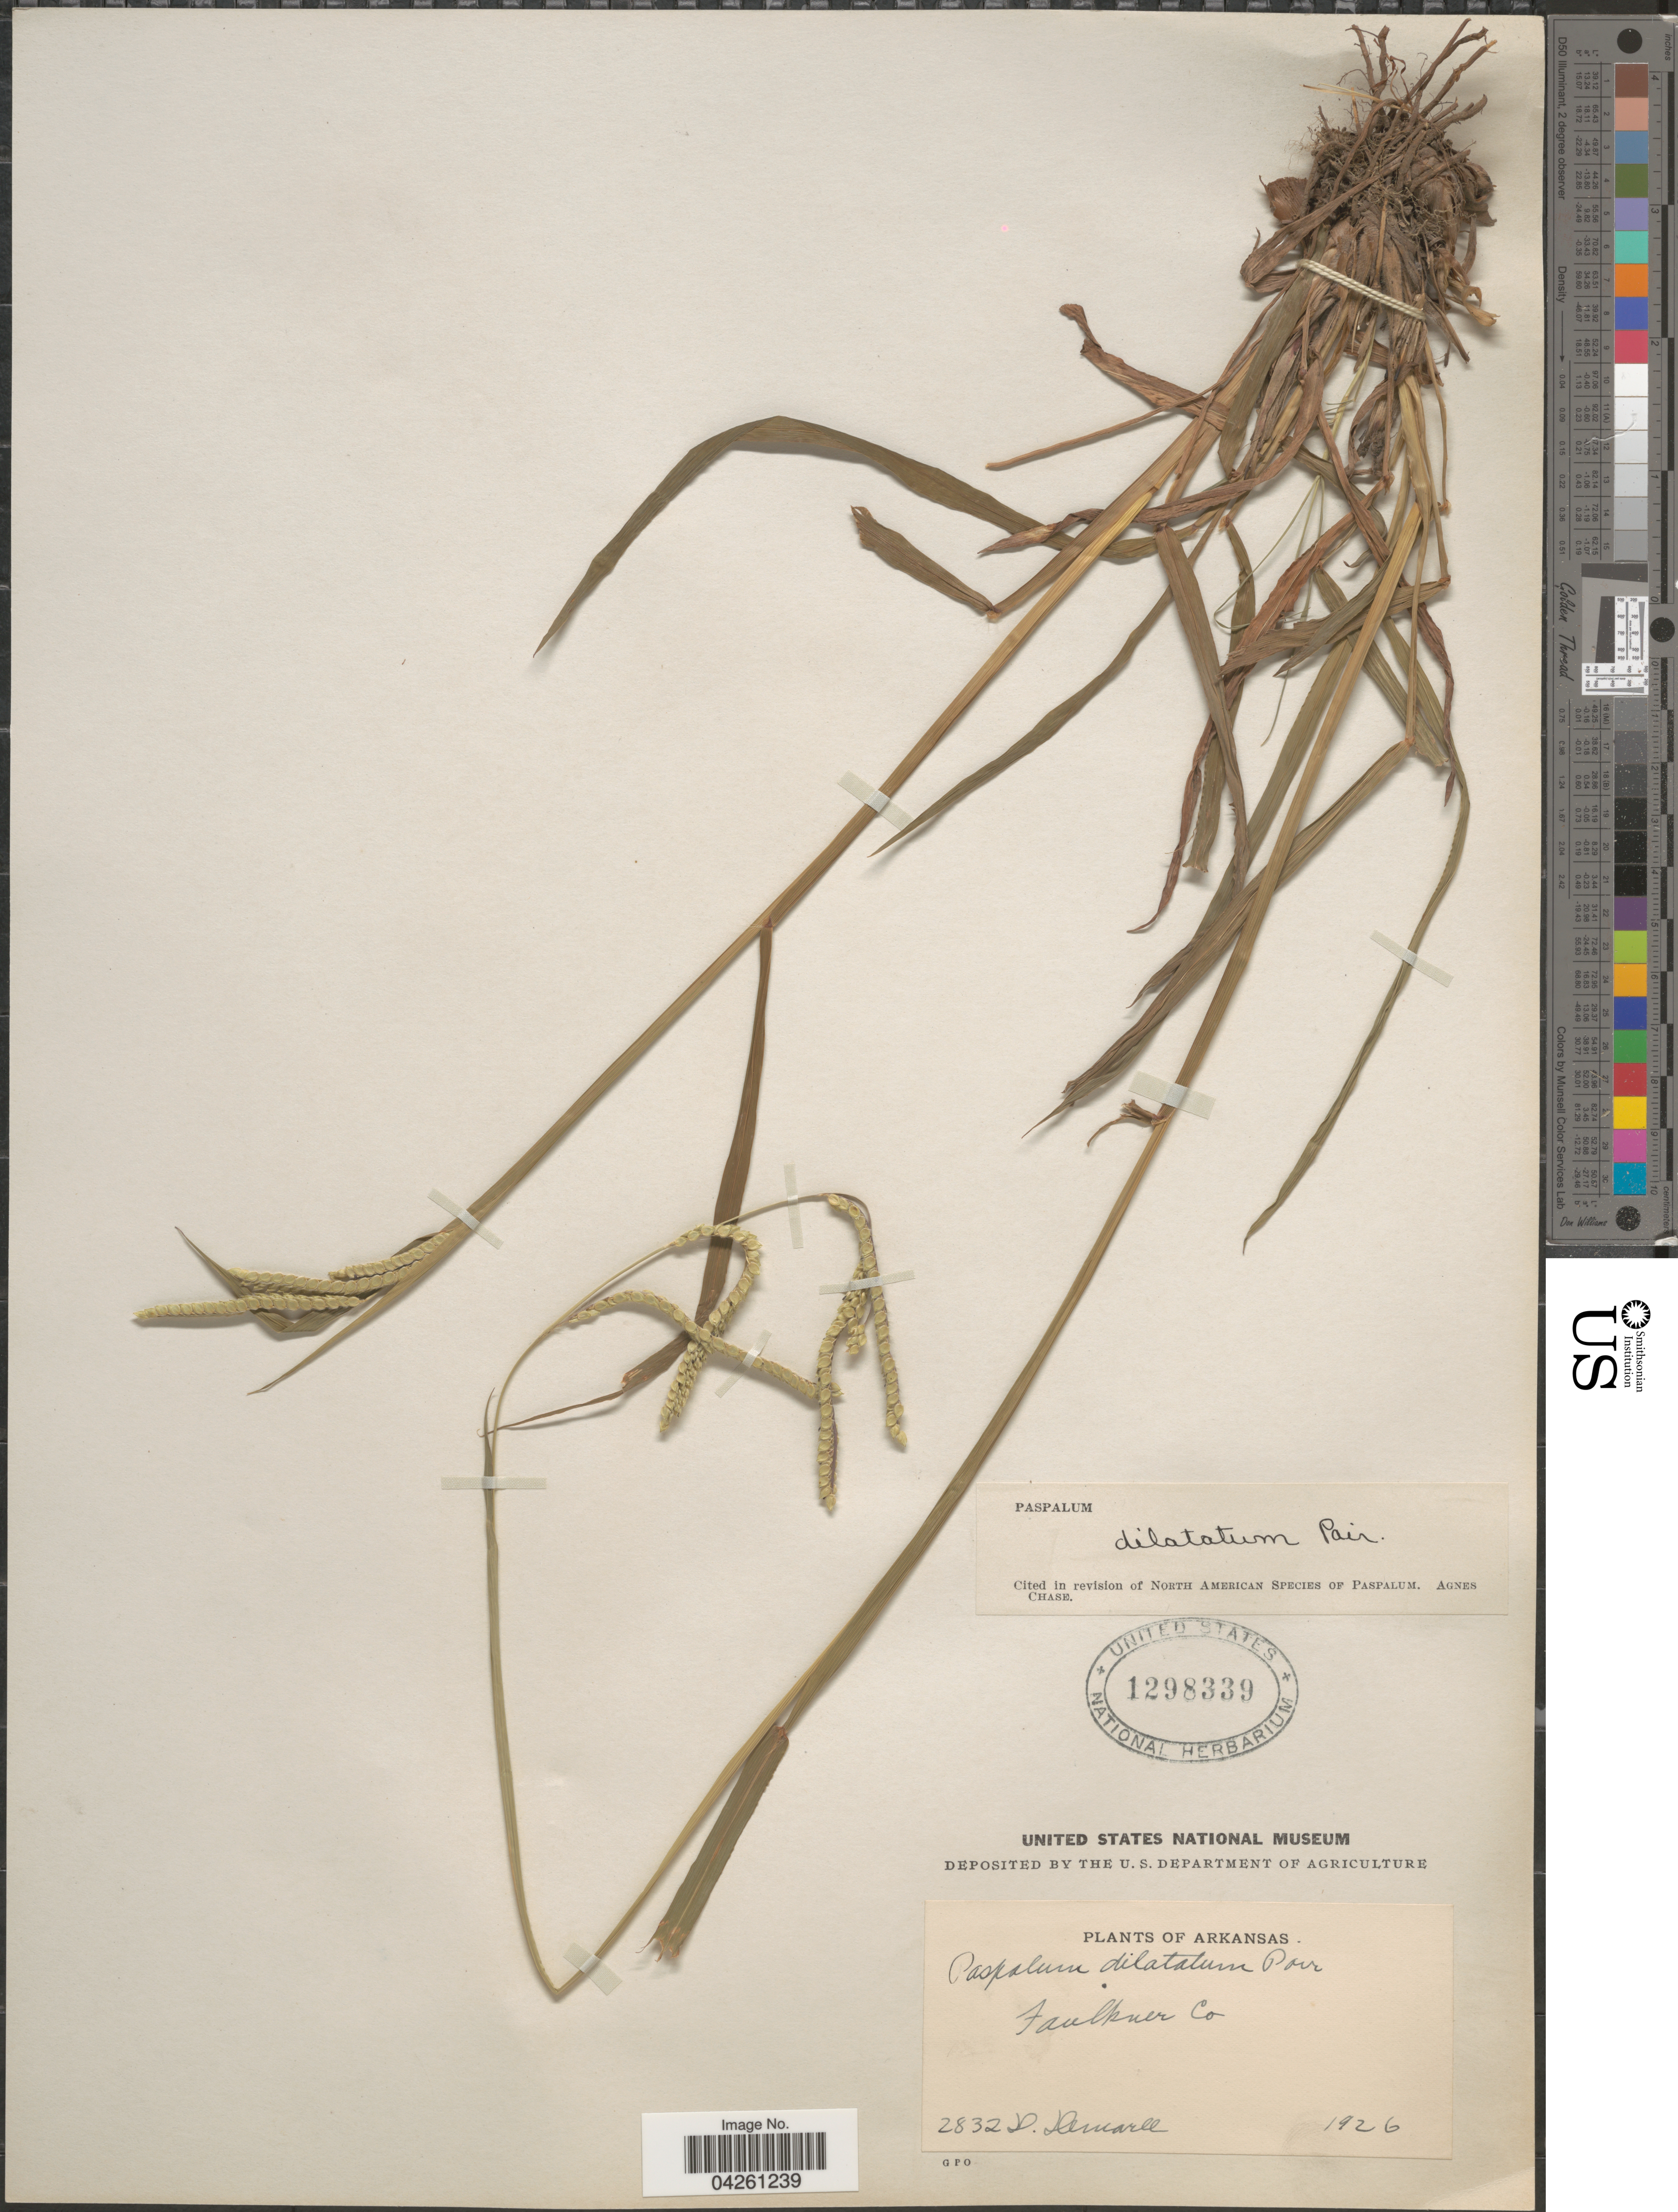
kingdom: Plantae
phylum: Tracheophyta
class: Liliopsida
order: Poales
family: Poaceae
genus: Paspalum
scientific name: Paspalum dilatatum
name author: Poir.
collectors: D. Demaree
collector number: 2832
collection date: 1926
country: United States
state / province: Arkansas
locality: Faulkner Co.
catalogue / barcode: US 1298339